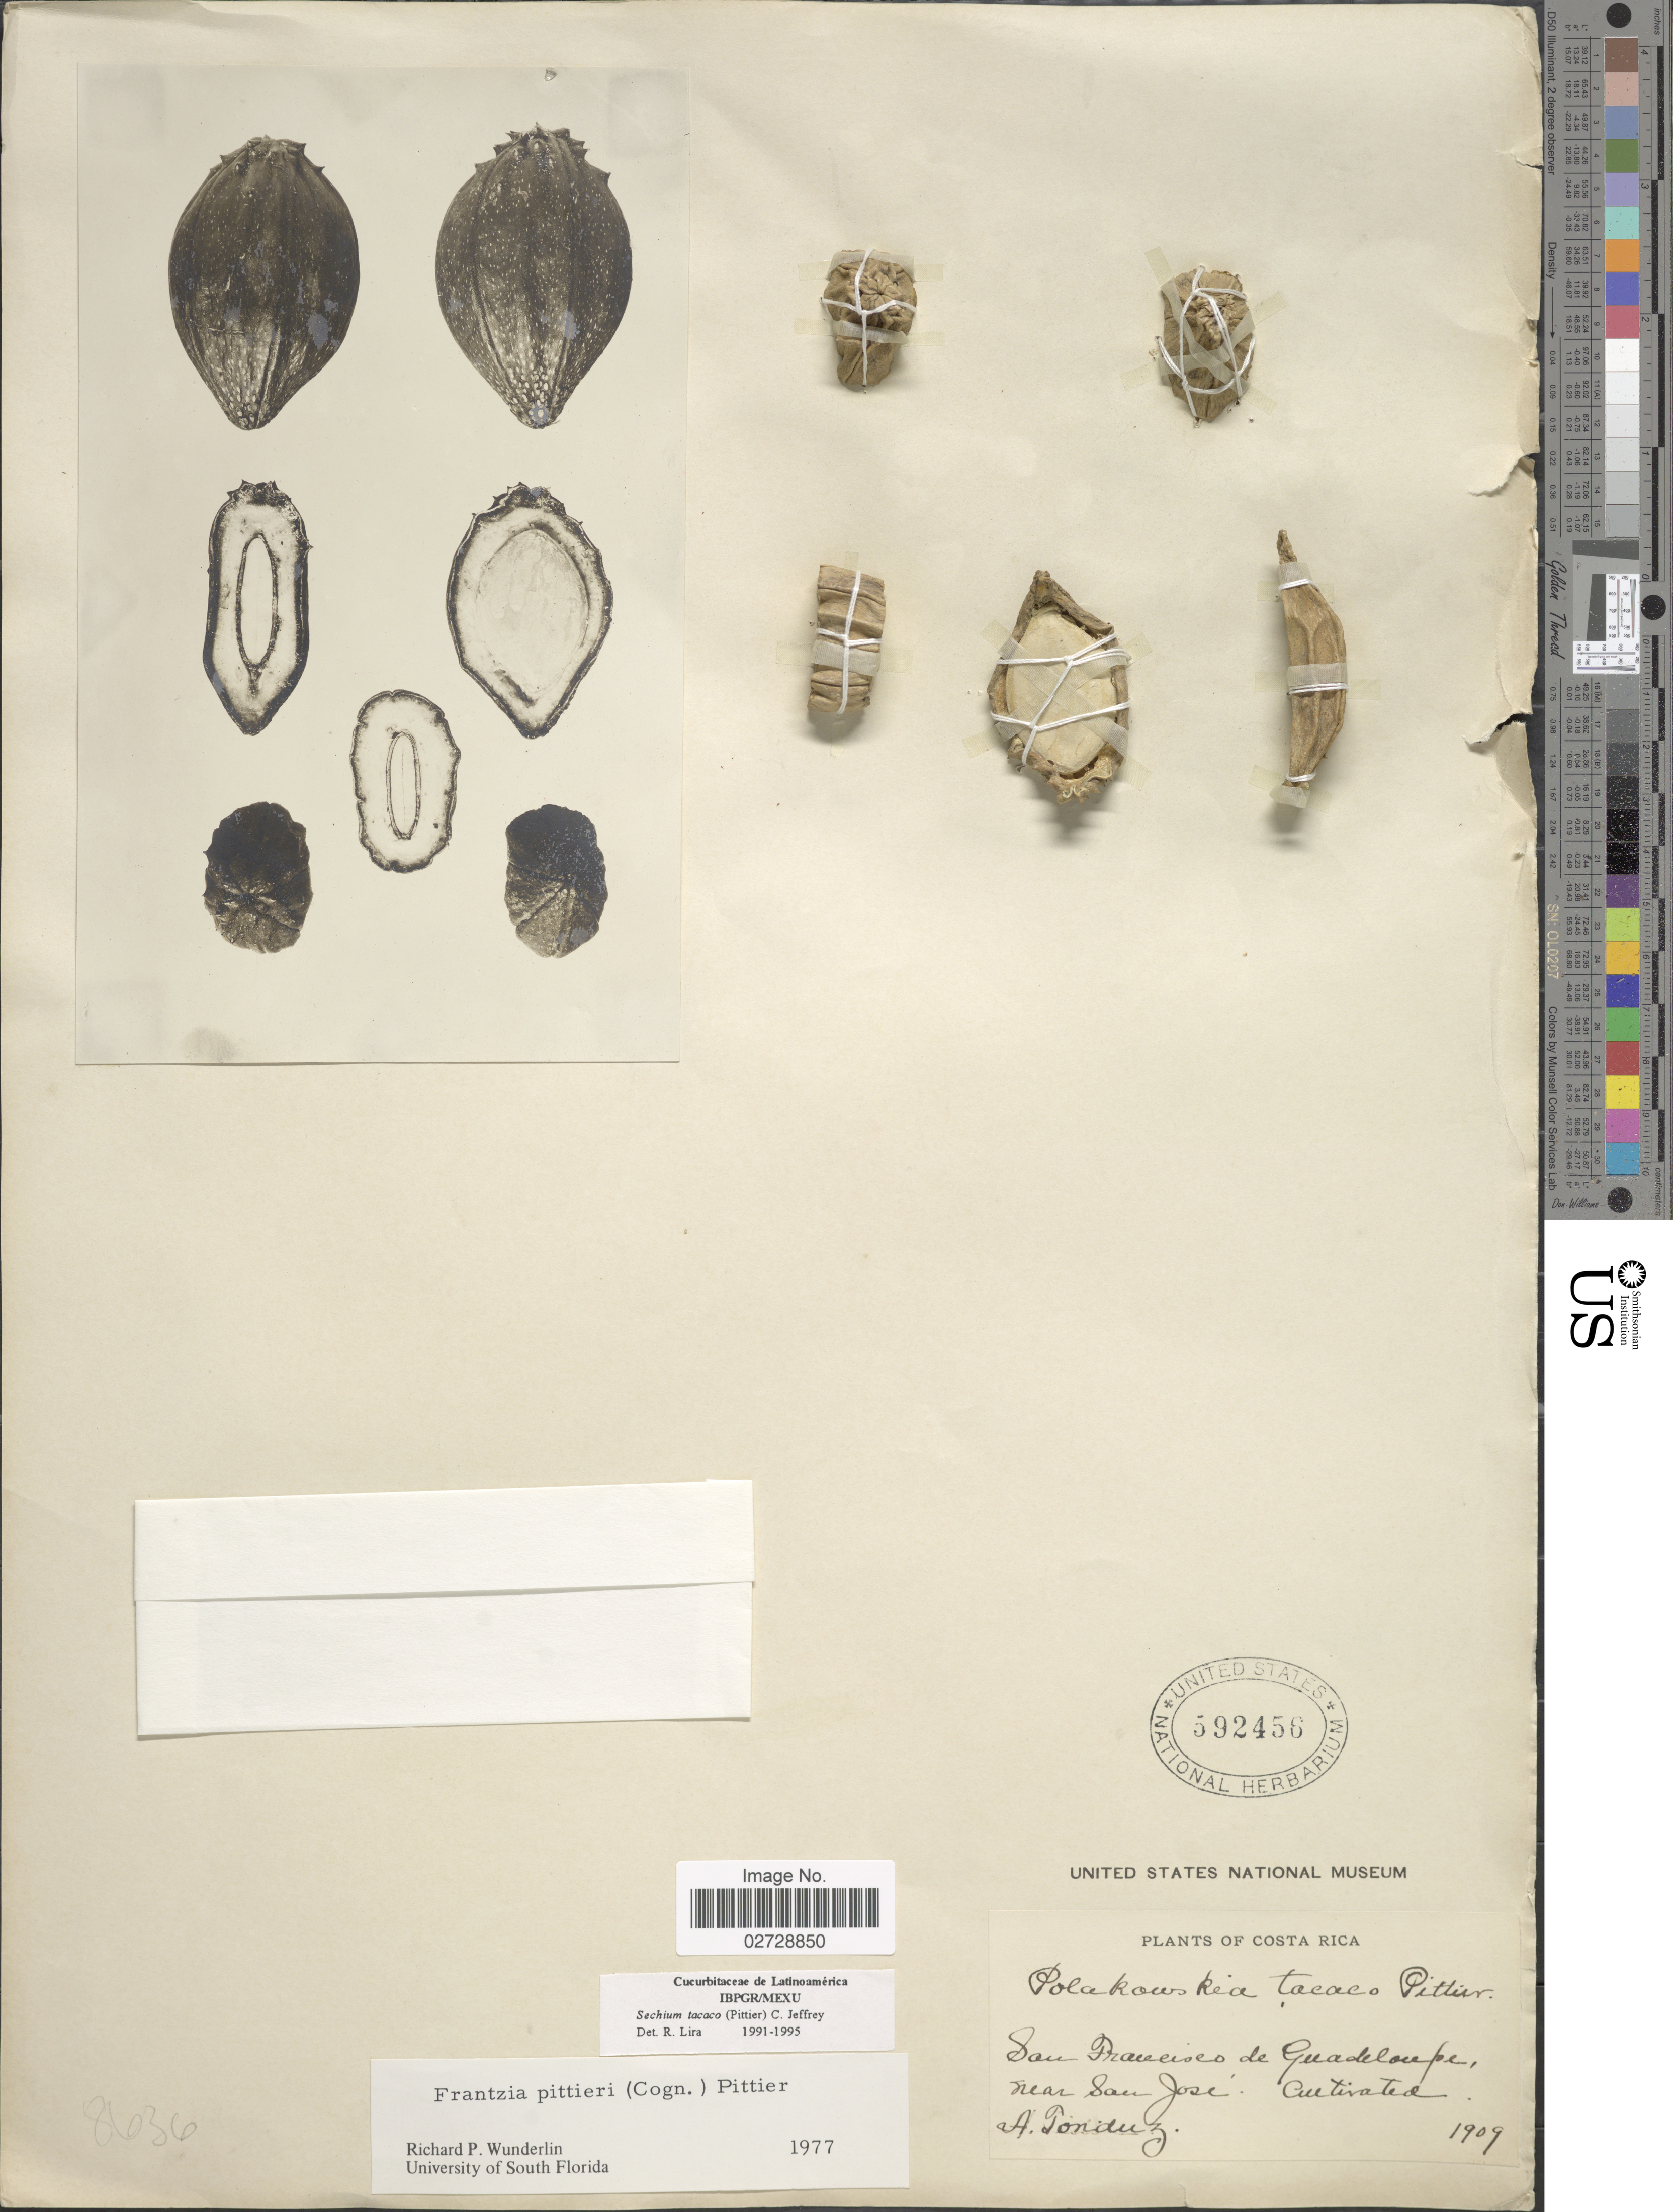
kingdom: Plantae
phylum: Tracheophyta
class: Magnoliopsida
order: Cucurbitales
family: Cucurbitaceae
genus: Sechium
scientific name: Sechium tacaco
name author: (Pittier) C. Jeffrey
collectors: A. Tonduz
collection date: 1909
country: Costa Rica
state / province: San José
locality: San Francisco de Guadeloupe, near San Jose.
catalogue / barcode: US 592456